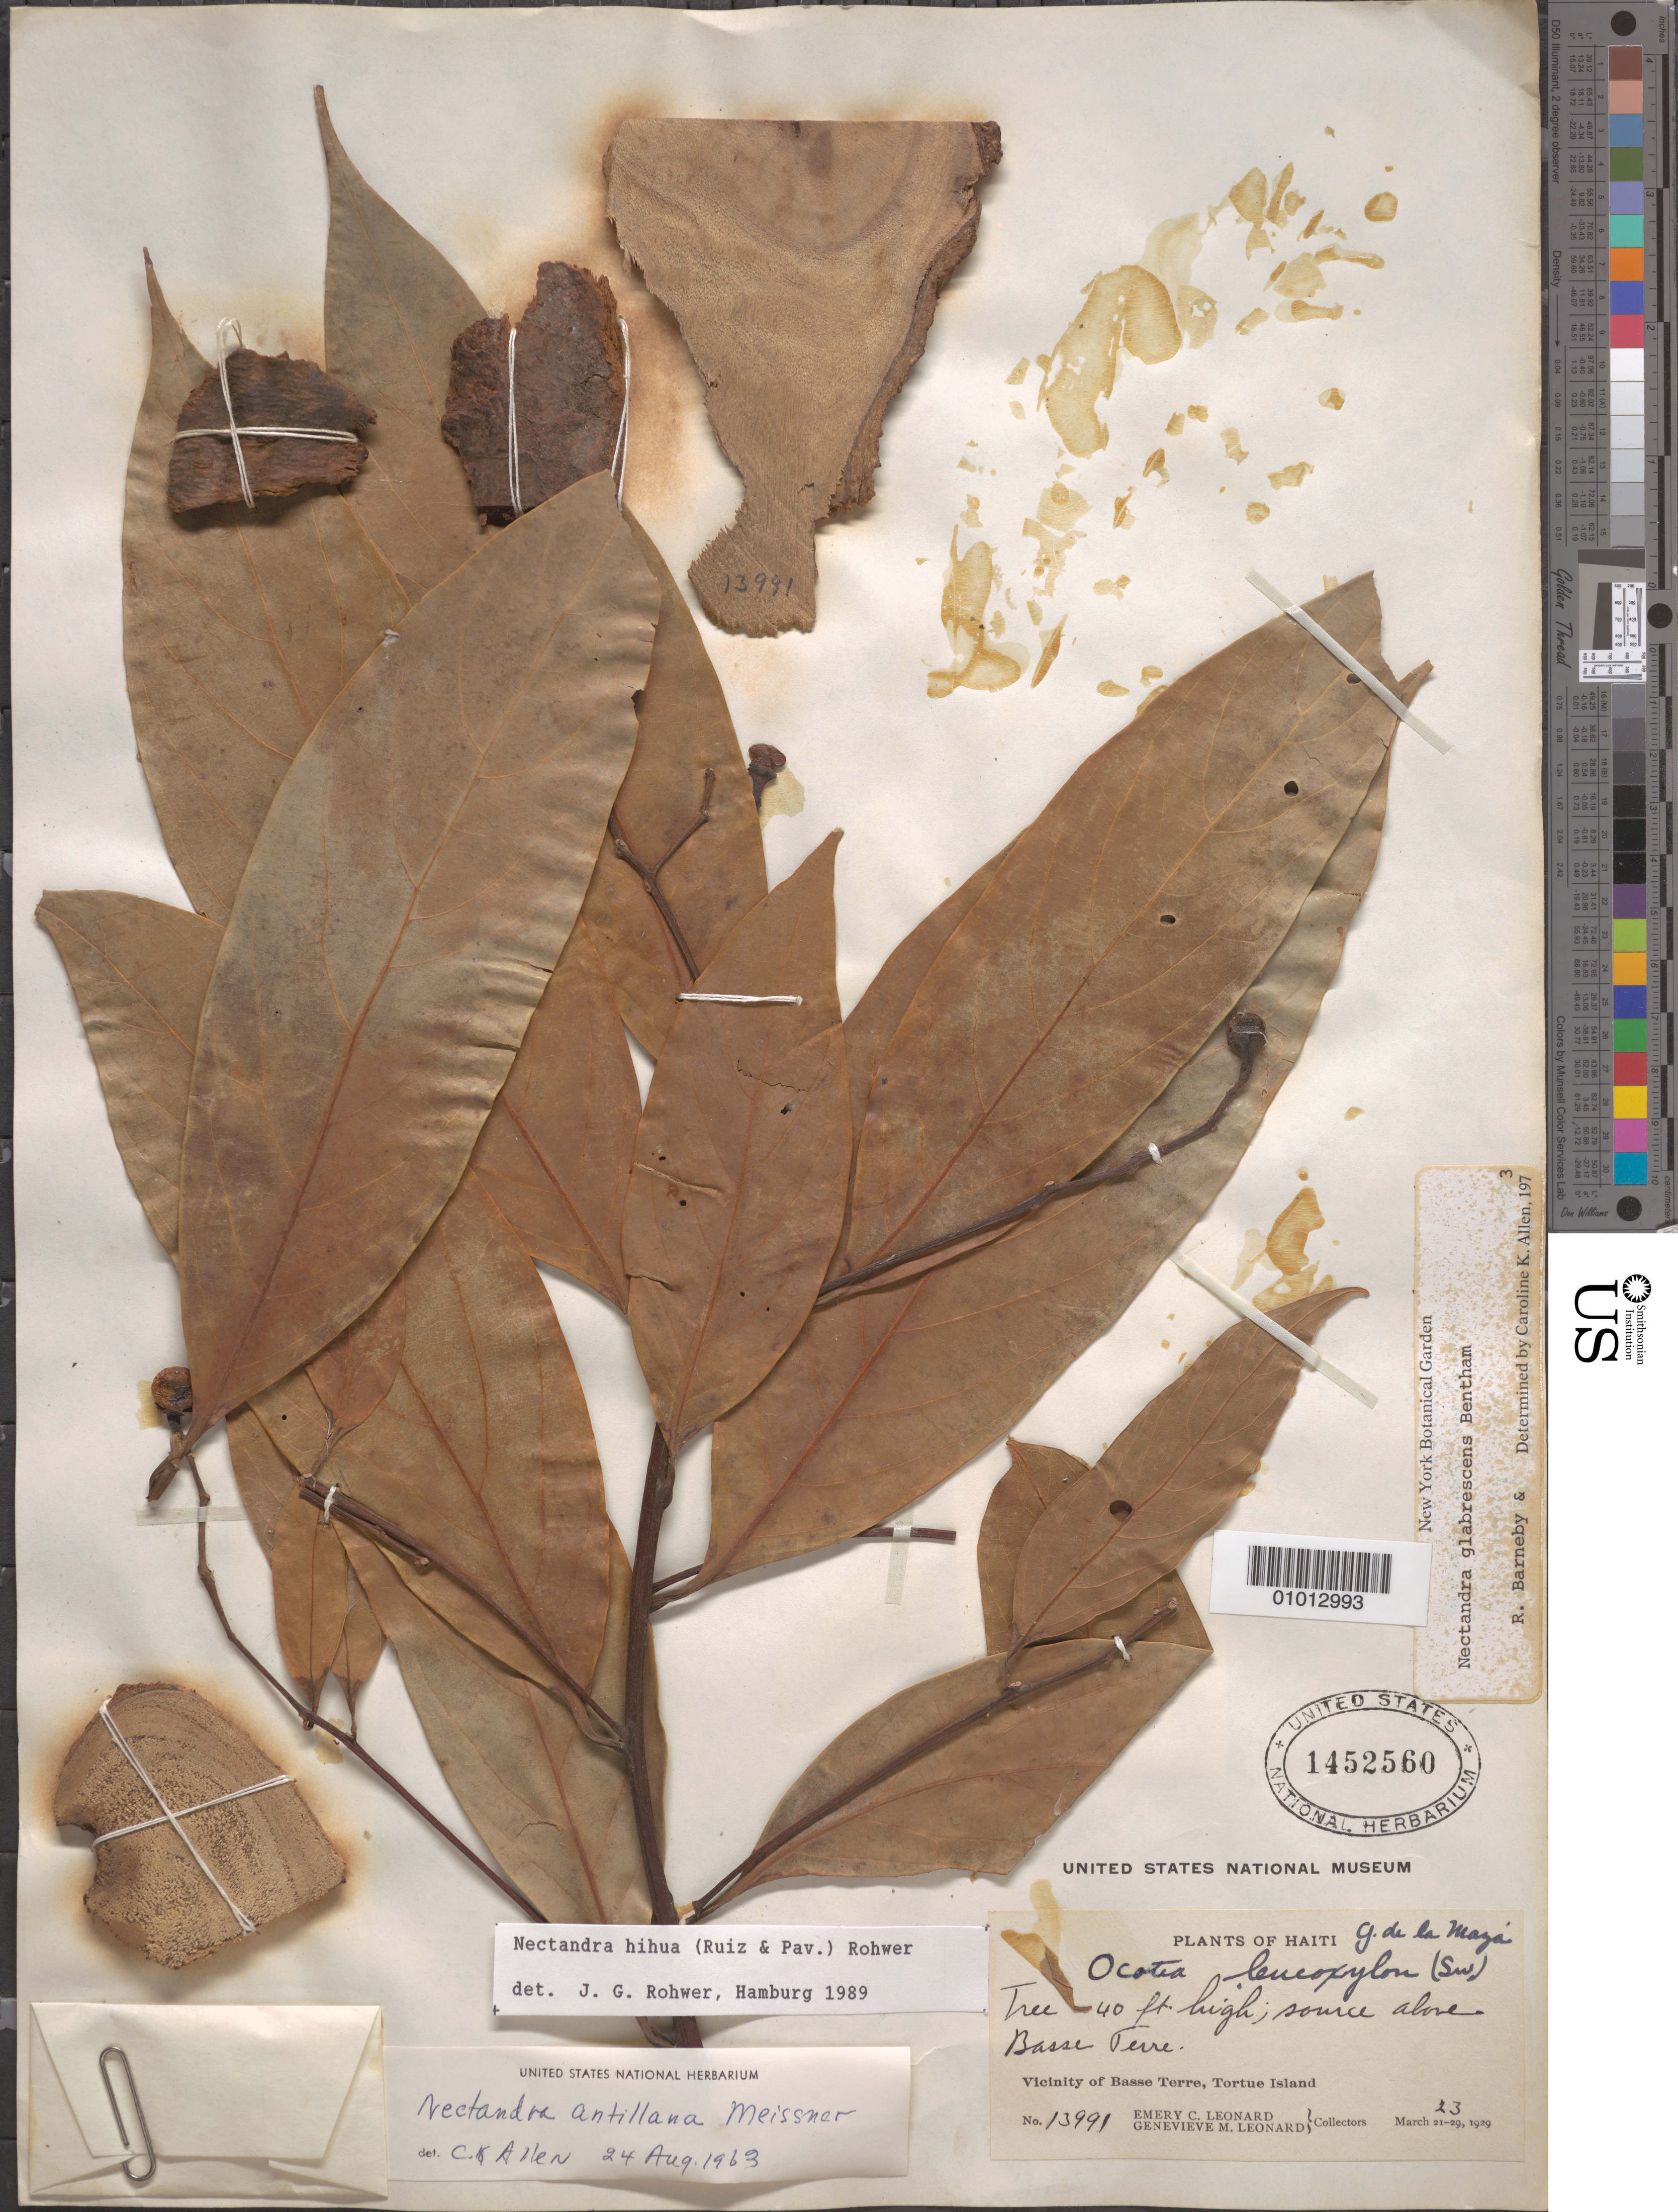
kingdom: Plantae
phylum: Tracheophyta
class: Magnoliopsida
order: Laurales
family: Lauraceae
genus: Nectandra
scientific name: Nectandra hihua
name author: (Ruiz & Pav.) Rohwer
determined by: Rohwer, J. G.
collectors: E. C. Leonard & G. M. Leonard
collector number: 13991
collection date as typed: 23 Mar 1929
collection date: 1929-03-23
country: Haiti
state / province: Nord-Óuest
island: Île de la Tortue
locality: Vicinity of Basse Terre, Tortue Island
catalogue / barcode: US 1452560